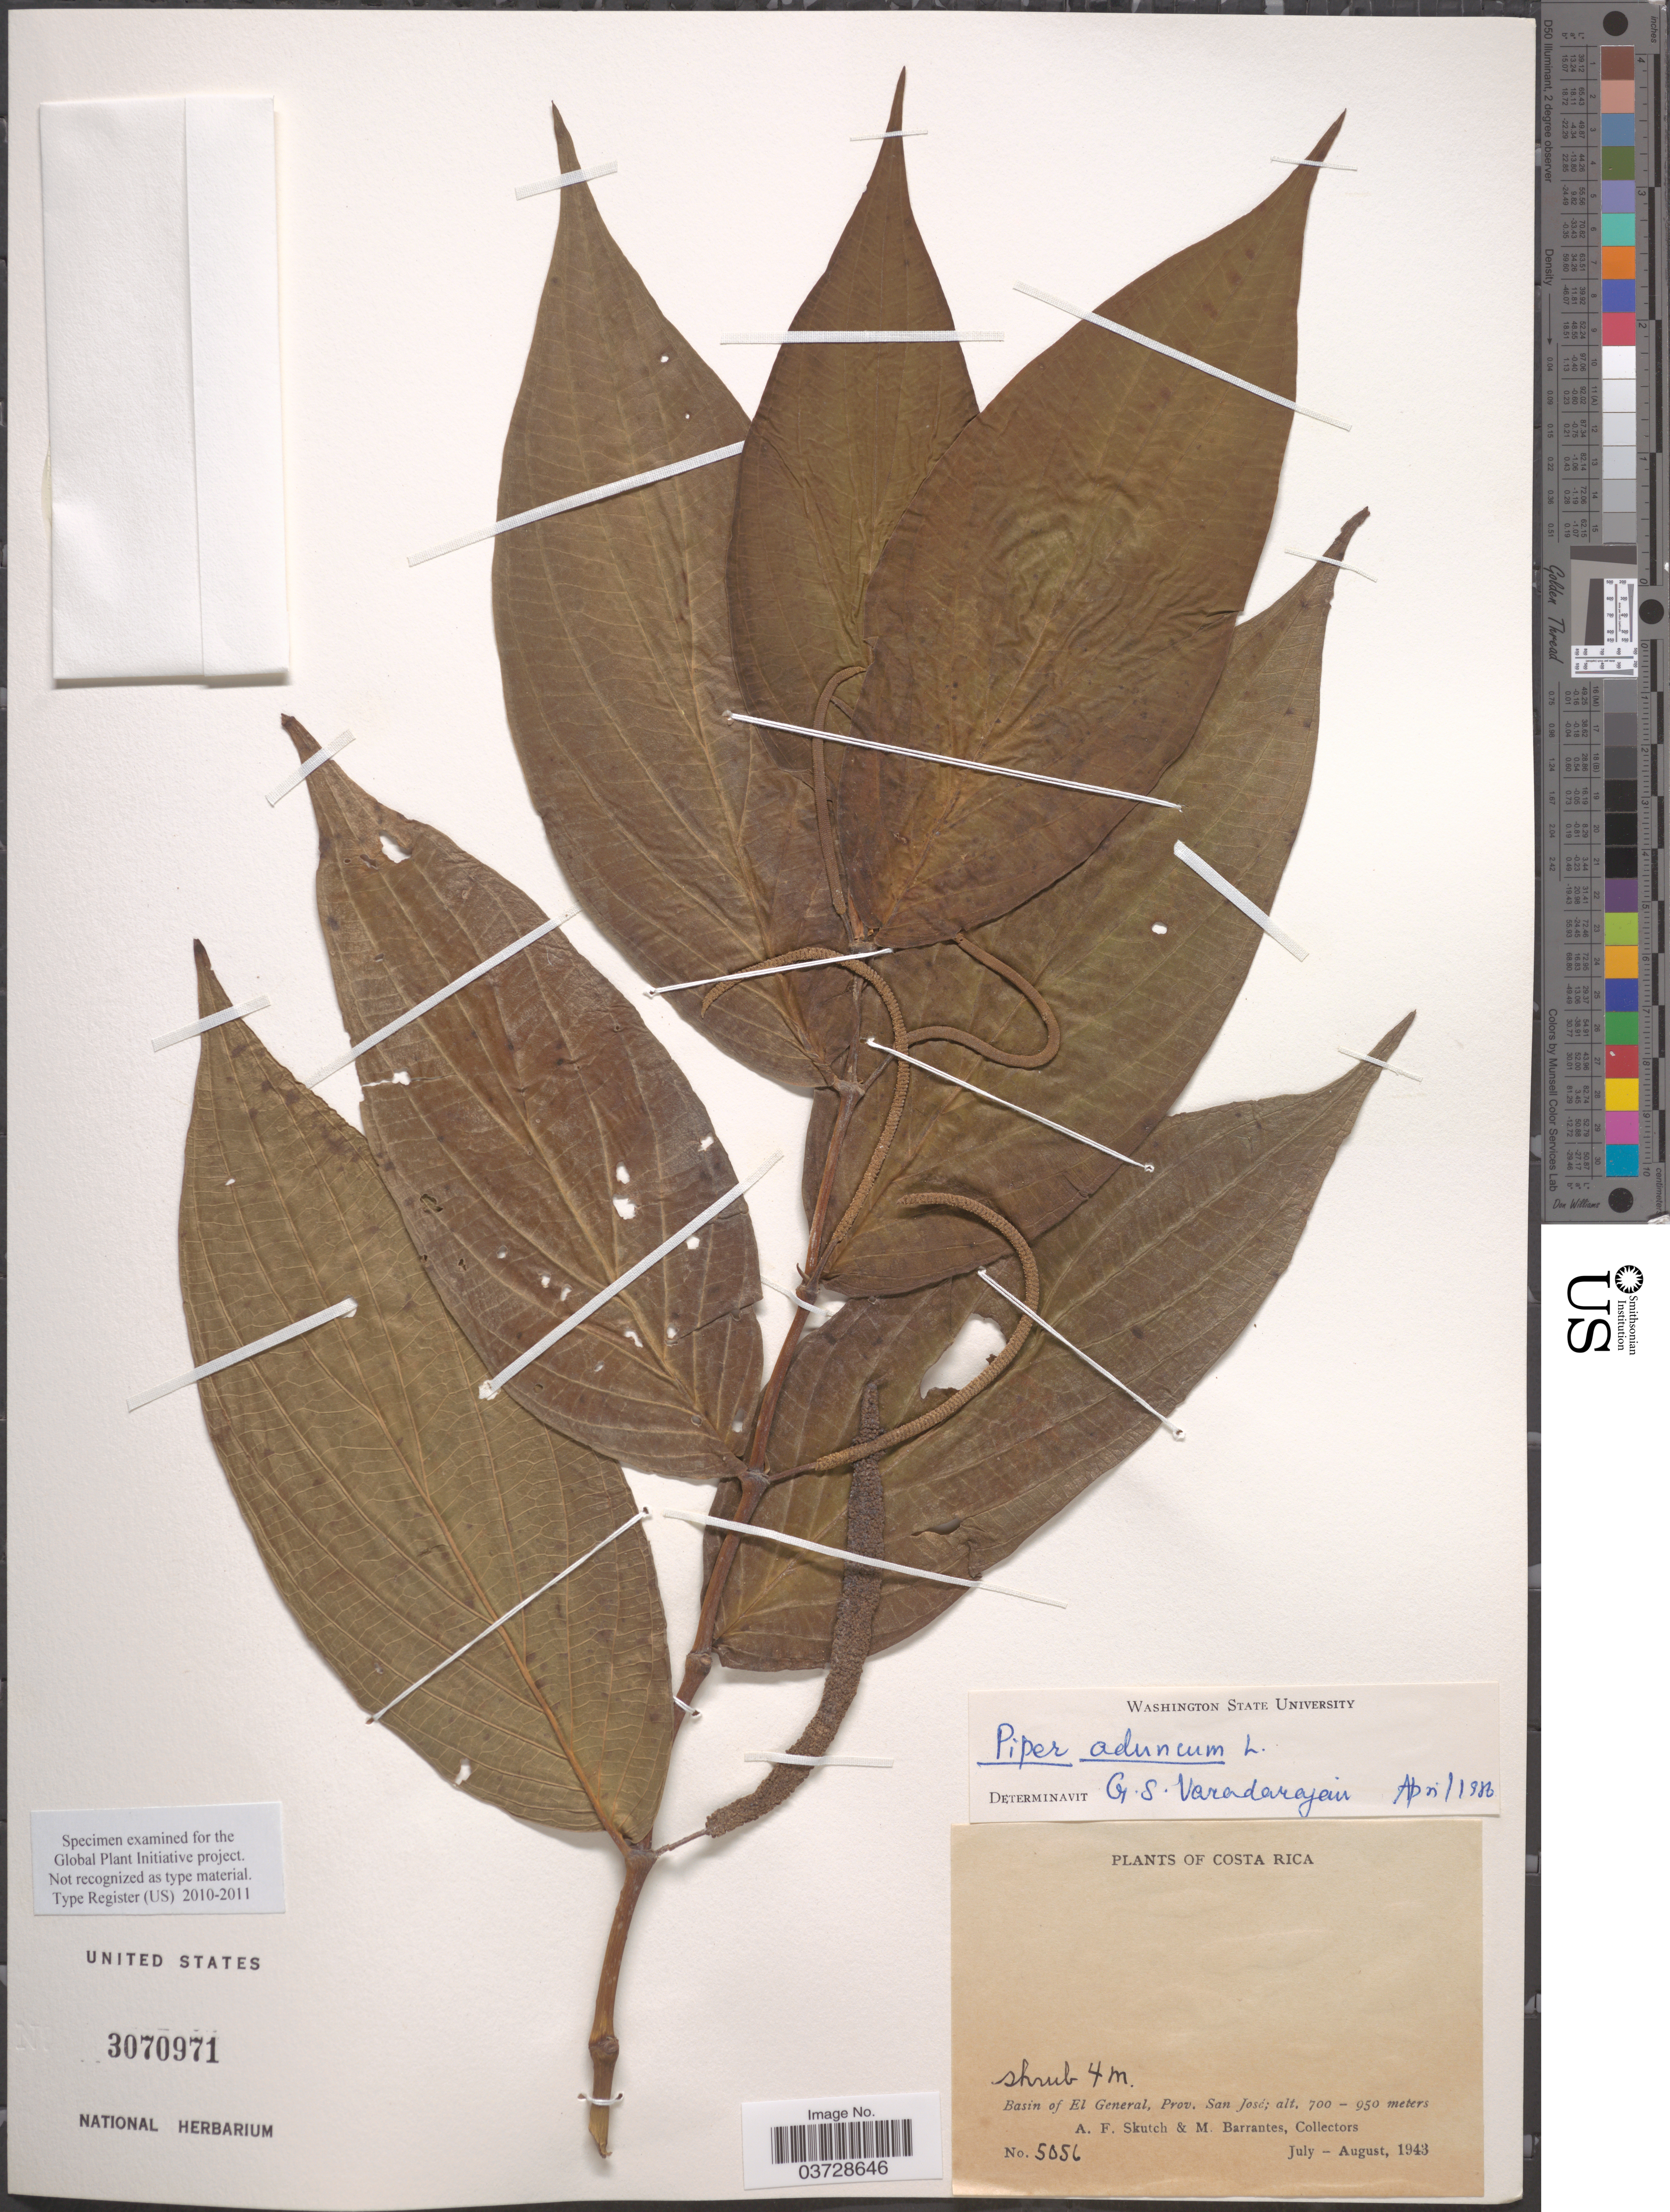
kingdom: Plantae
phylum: Tracheophyta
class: Magnoliopsida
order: Piperales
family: Piperaceae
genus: Piper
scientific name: Piper aduncum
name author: L.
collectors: A. F. Skutch & M. Barrantes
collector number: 5056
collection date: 1943-07/1943-08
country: Costa Rica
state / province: San José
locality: Basin of El General.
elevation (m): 700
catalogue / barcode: US 3070971